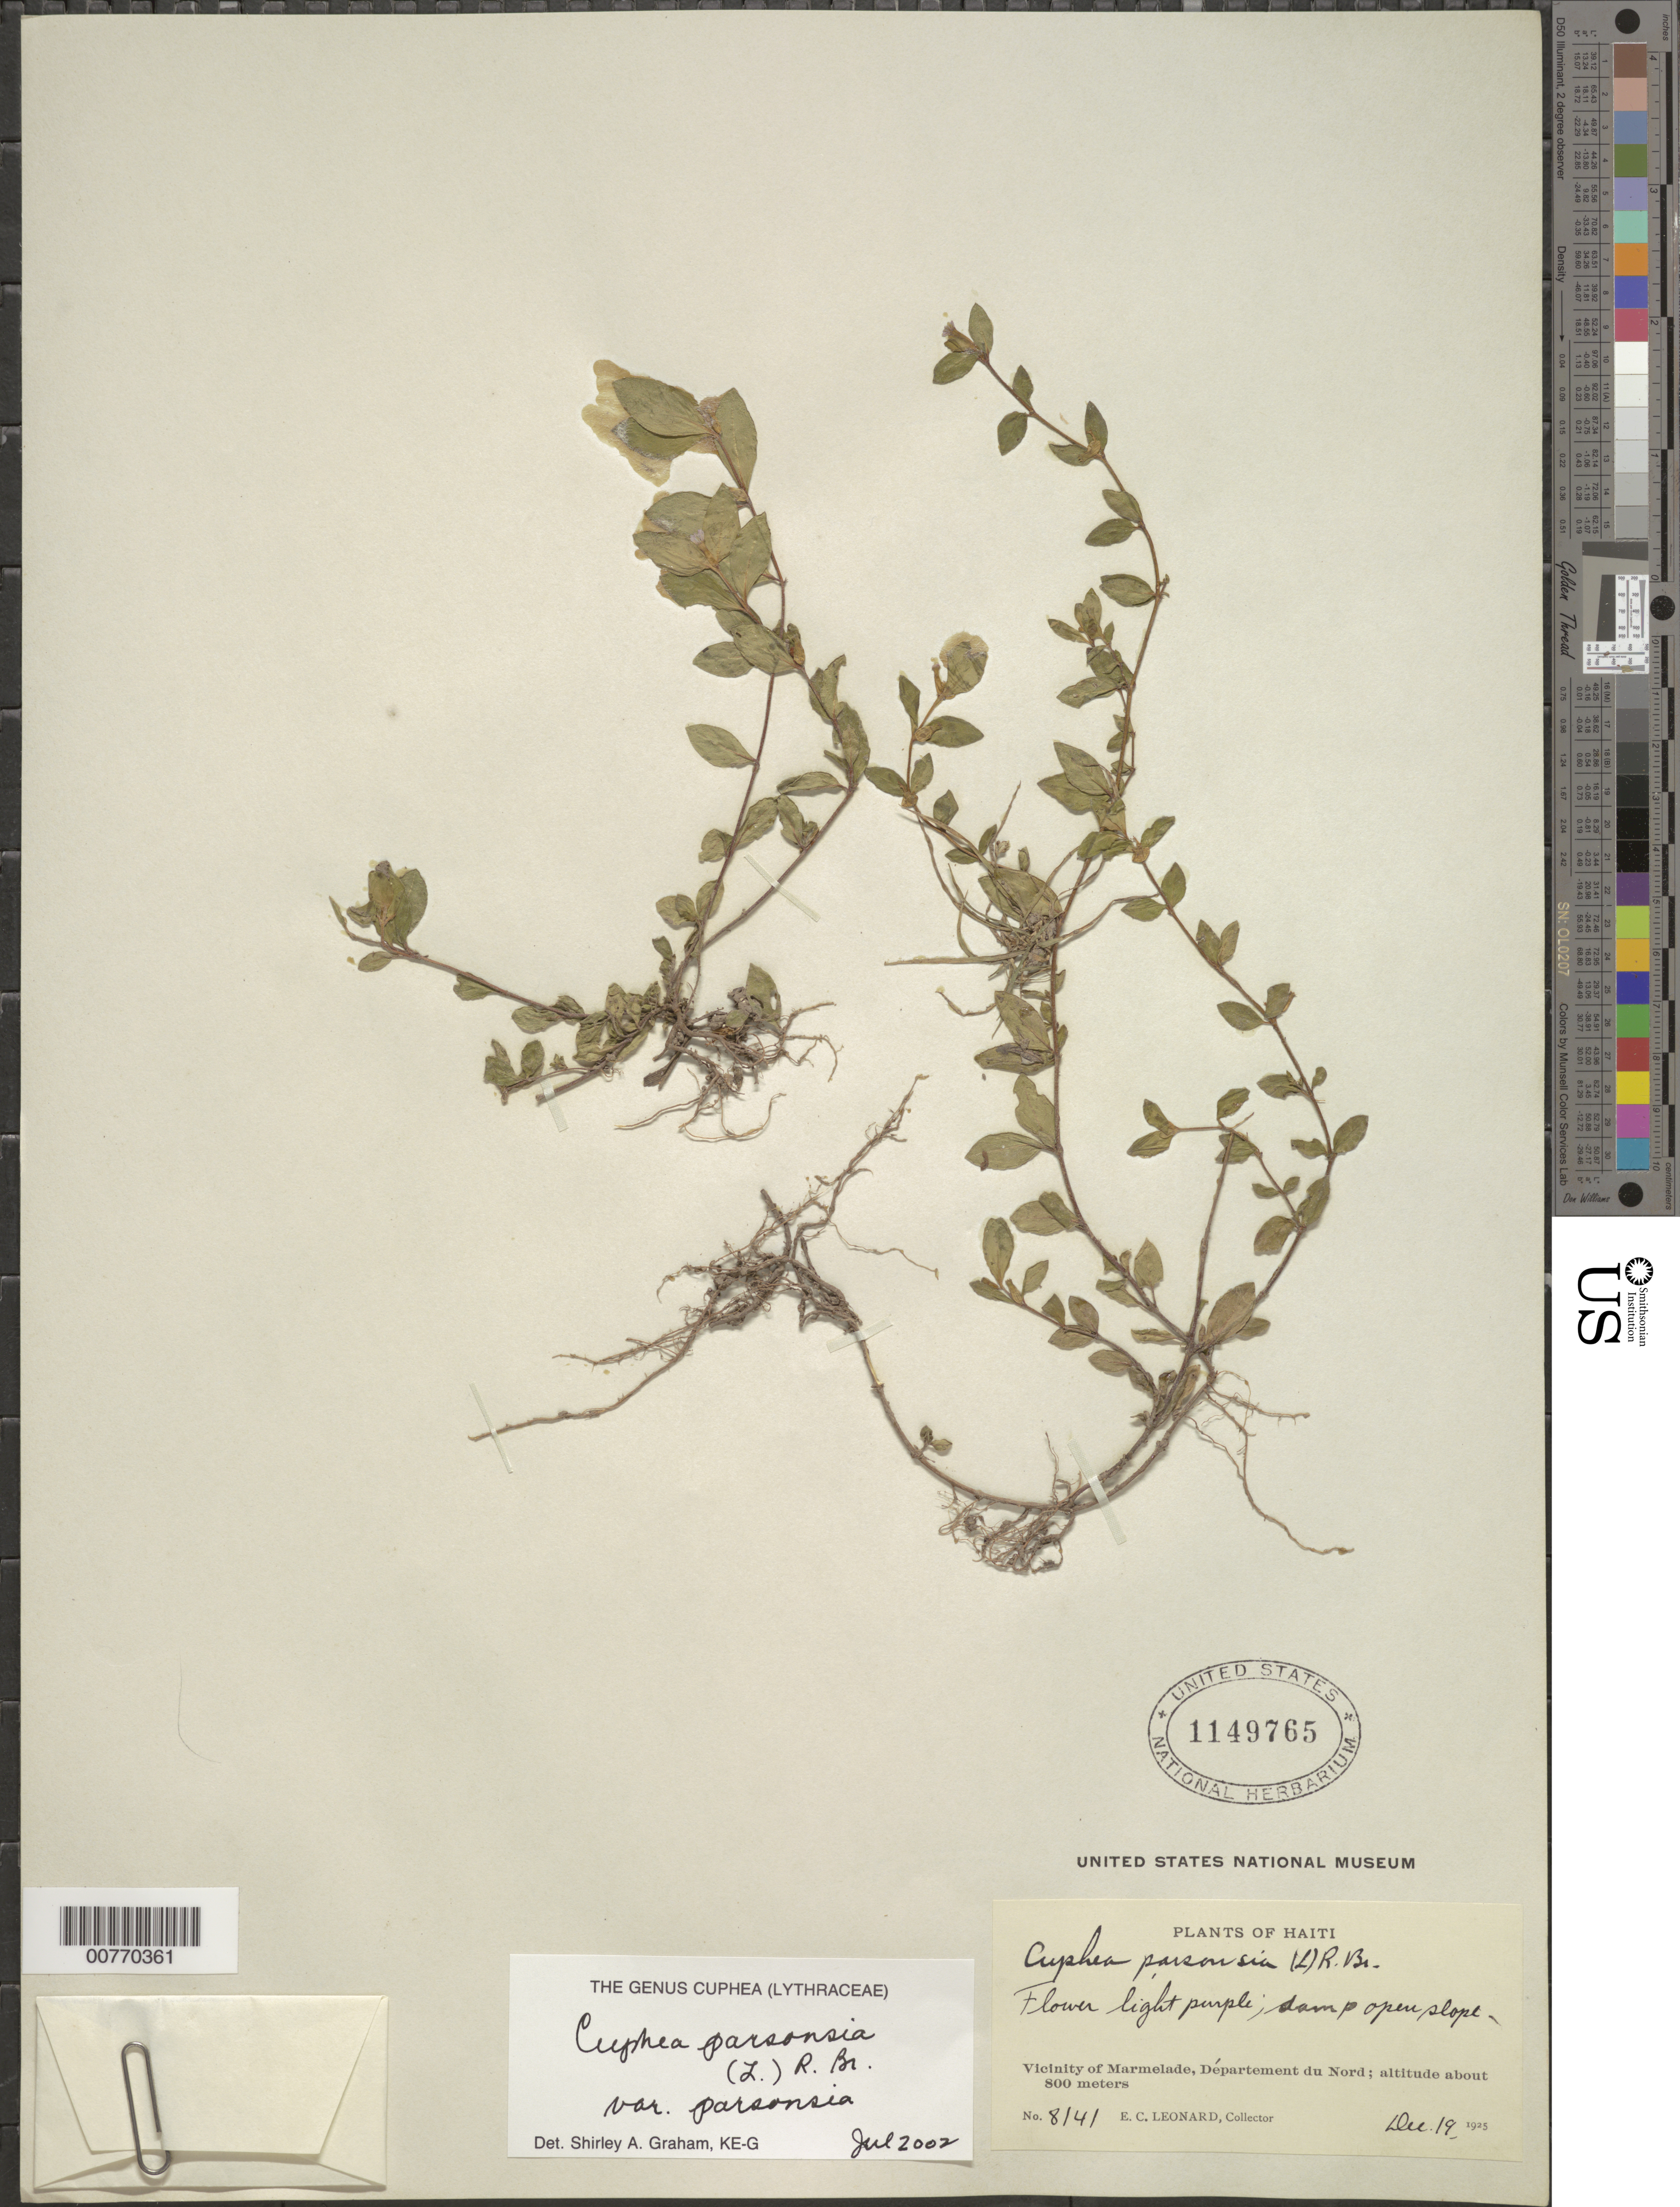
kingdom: Plantae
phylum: Tracheophyta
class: Magnoliopsida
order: Myrtales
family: Lythraceae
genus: Cuphea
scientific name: Cuphea parsonsia var. parsonsia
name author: (L.) R. Br. ex Steud.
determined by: Graham, Shirley Ann Tousch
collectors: E. C. Leonard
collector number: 8141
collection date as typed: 19 Dec 1925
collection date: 1925-12-19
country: Haiti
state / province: Nord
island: Hispaniola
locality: Vicinity of Marmelade.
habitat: Damp open slope.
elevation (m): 800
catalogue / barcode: US 1149765